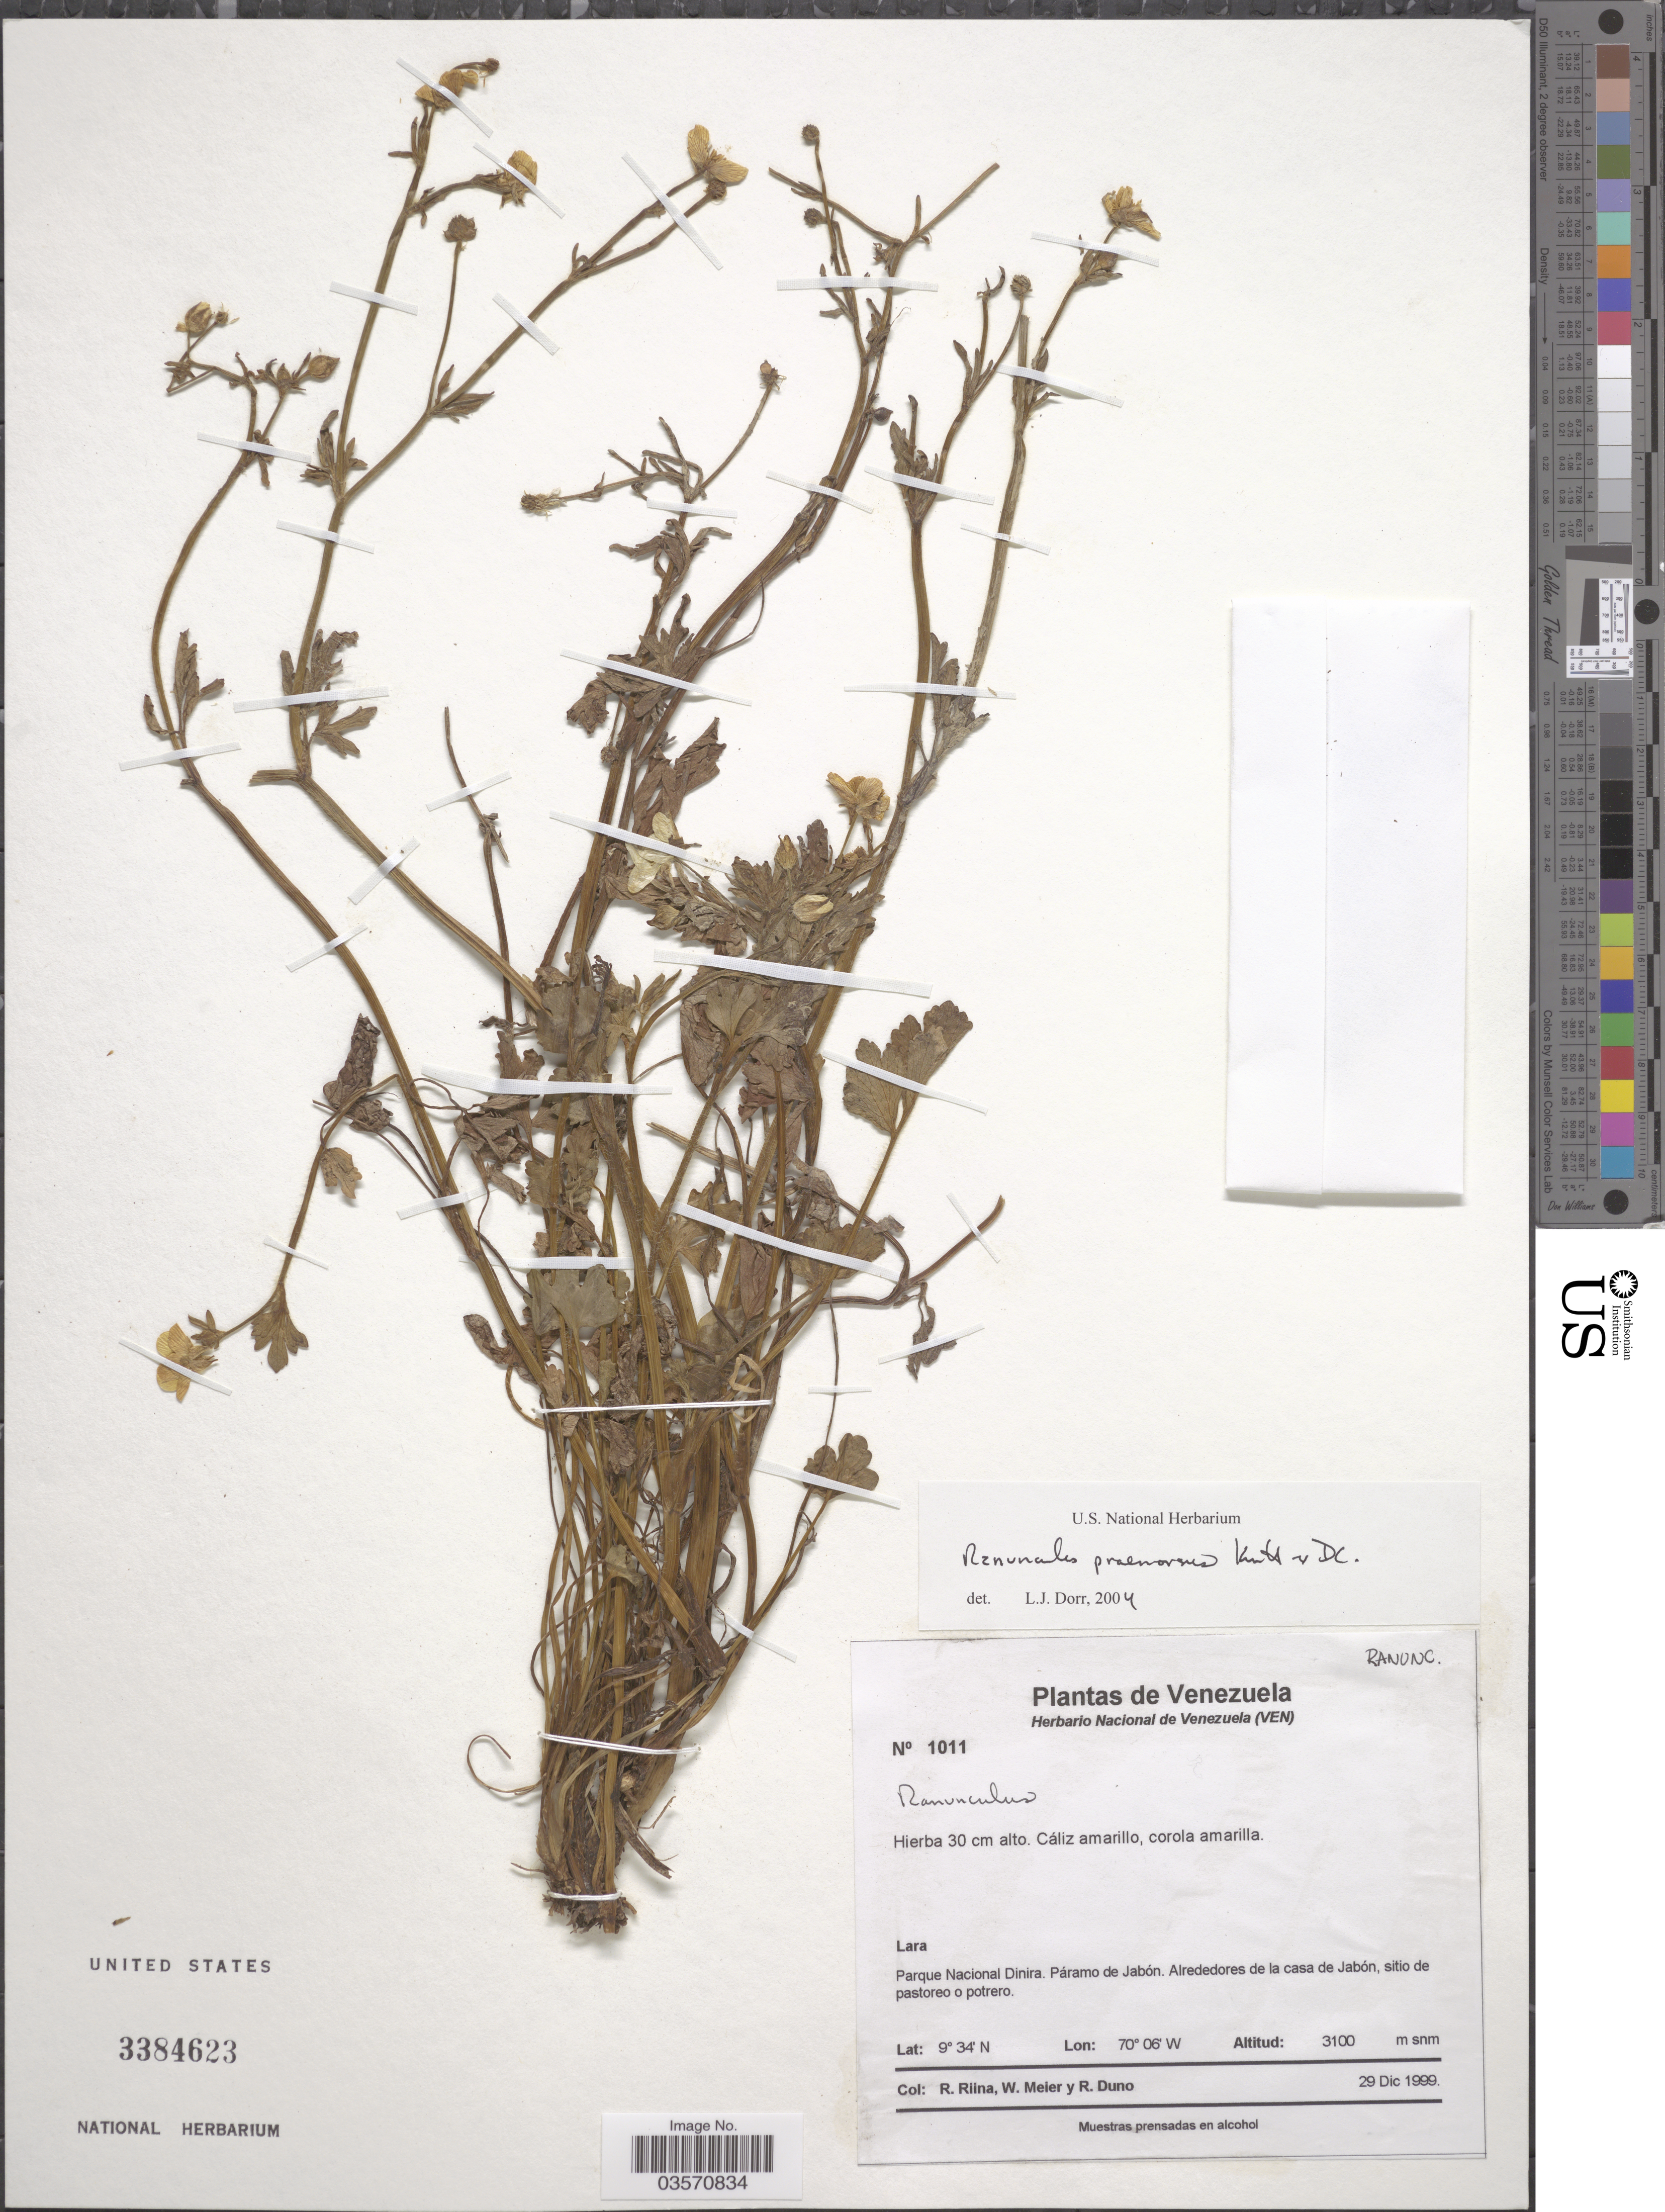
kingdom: Plantae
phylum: Tracheophyta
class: Magnoliopsida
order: Ranunculales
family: Ranunculaceae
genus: Ranunculus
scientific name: Ranunculus praemorsus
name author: Kunth ex DC.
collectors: R. Riina, W. Meier & R. Duno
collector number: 1011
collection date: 1999-12-29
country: Venezuela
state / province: Lara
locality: Parque Nacional Dinira. Páramo de Jabón. Alrededores de la casa de Jabón, sitio de pastoreo o potrero.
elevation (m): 3100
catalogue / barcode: US 3384623